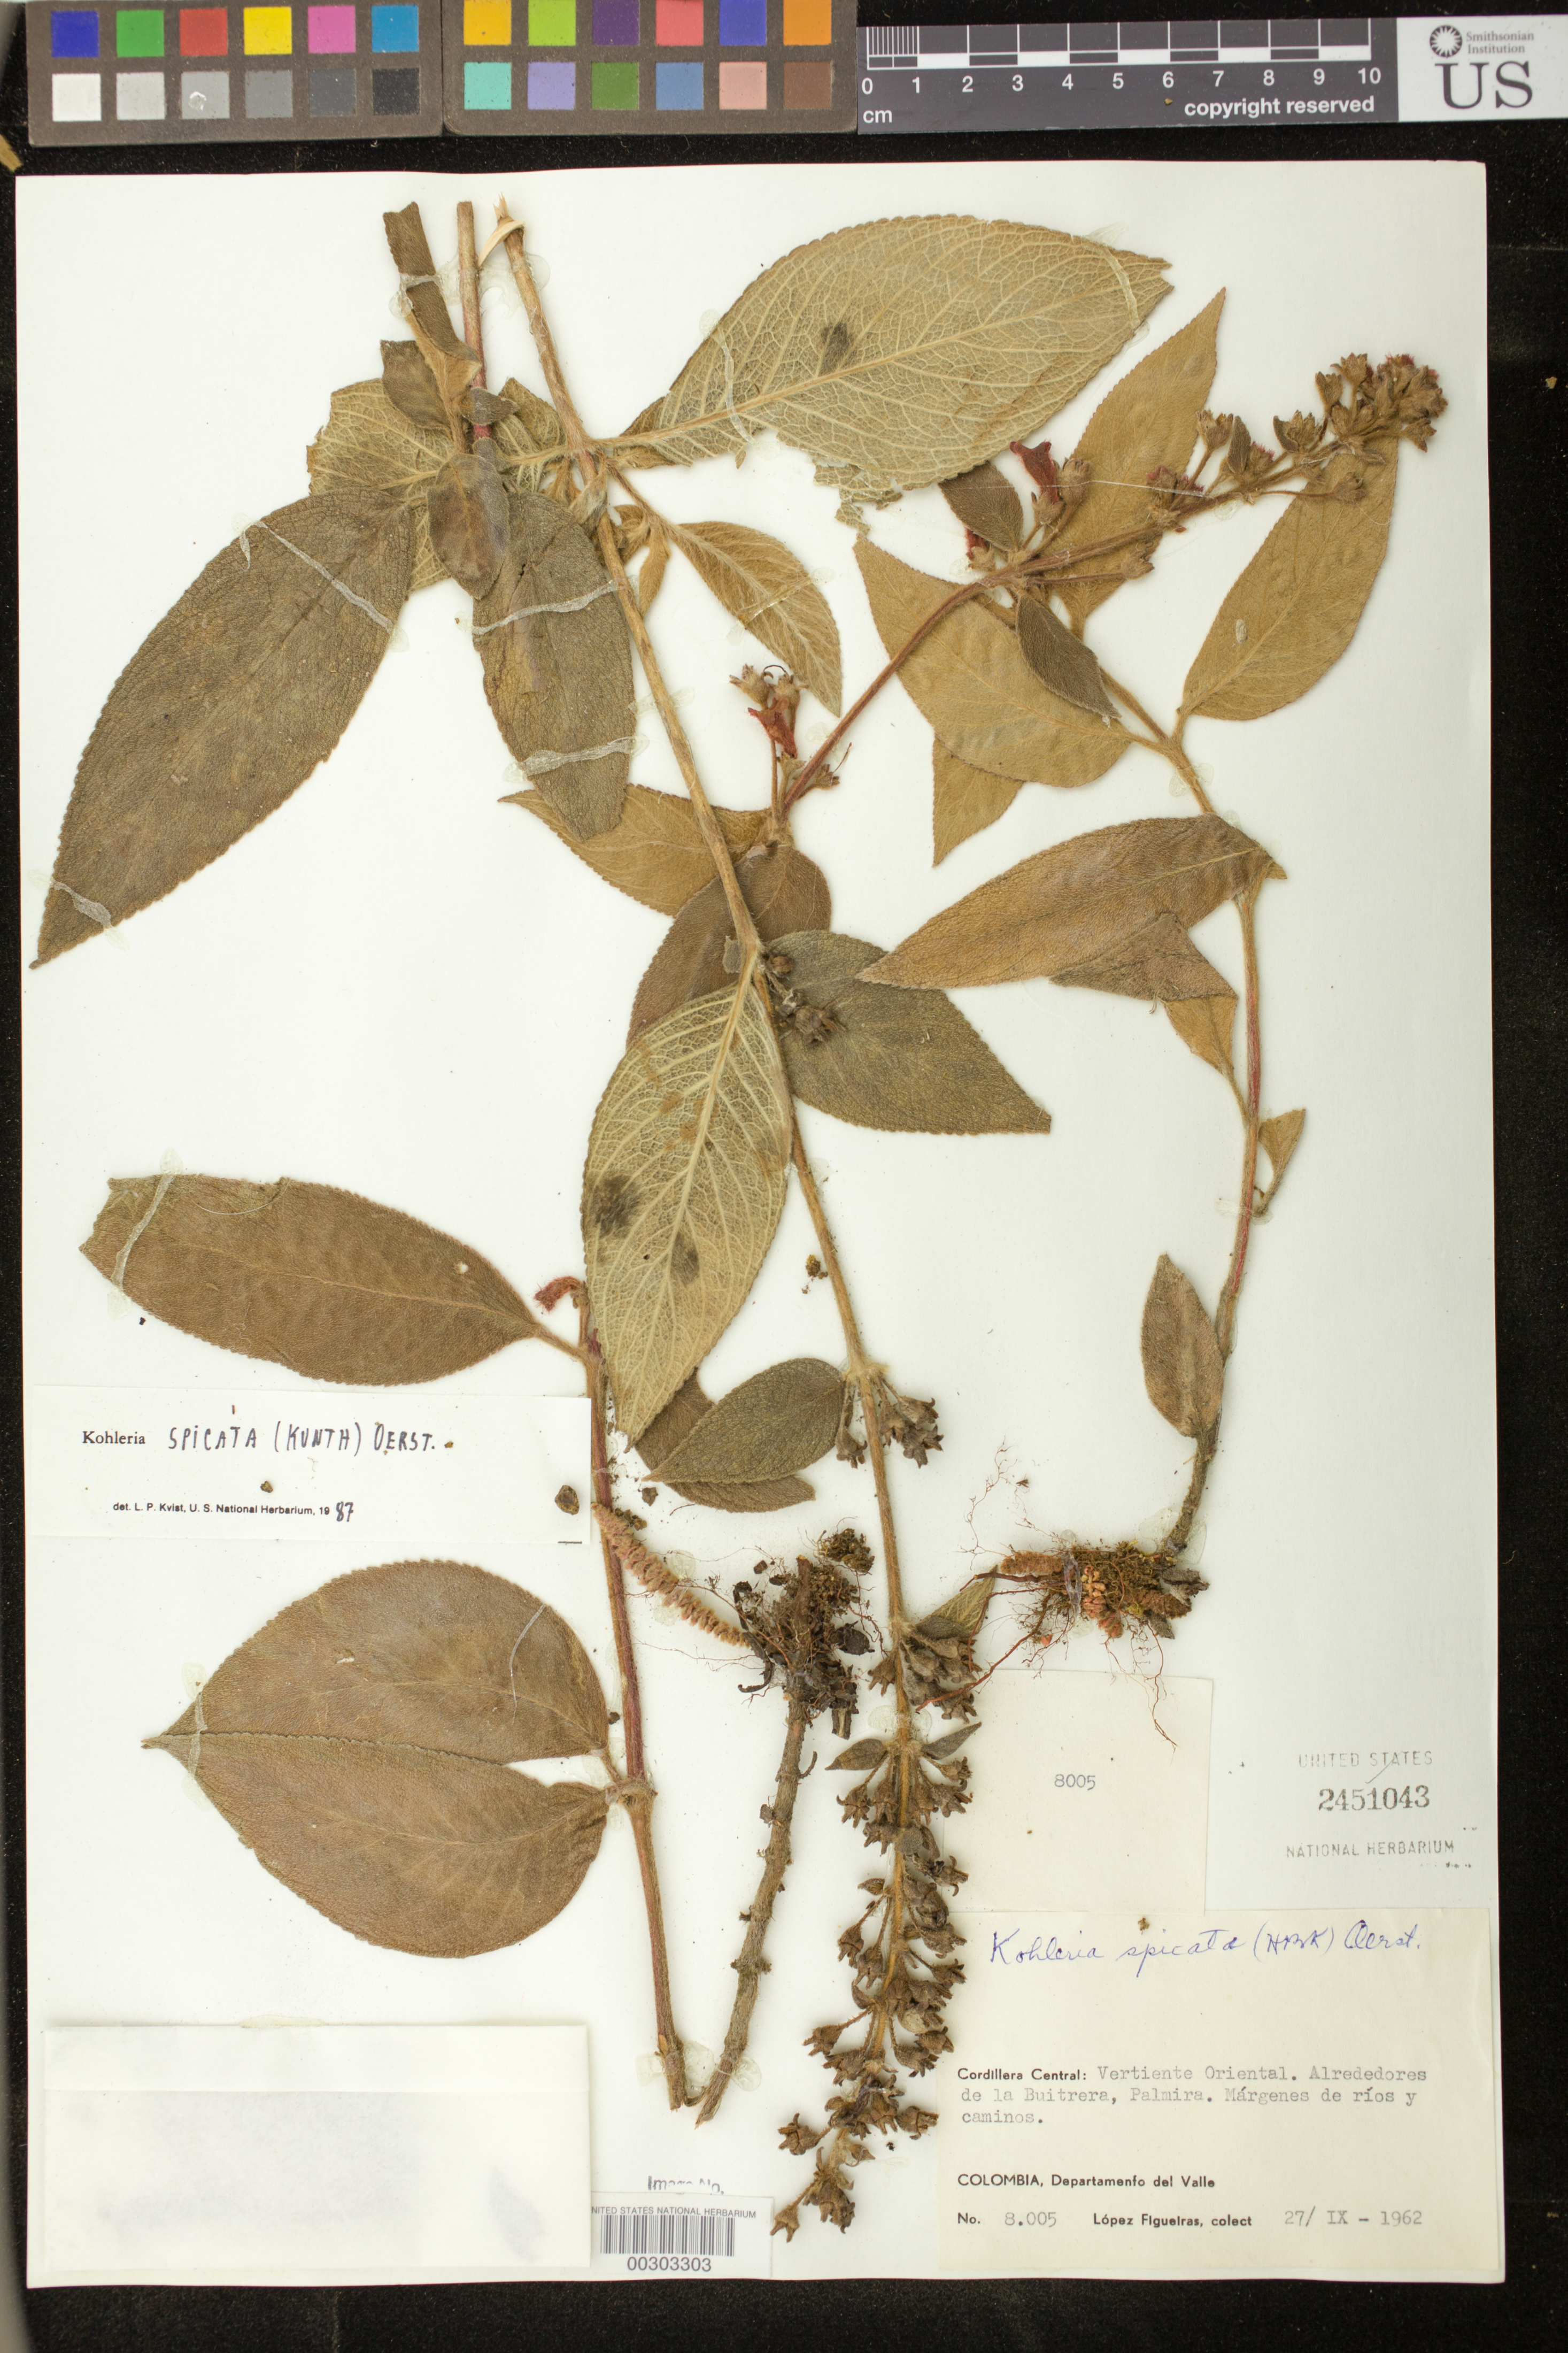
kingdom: Plantae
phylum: Tracheophyta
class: Magnoliopsida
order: Lamiales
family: Gesneriaceae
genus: Kohleria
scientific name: Kohleria spicata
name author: (Kunth) Oerst.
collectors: M. López Figueiras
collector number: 8005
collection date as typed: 27 Sep 1962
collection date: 1962-09-27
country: Colombia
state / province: Valle del Cauca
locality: Cordillera Central, eastern slope, environs of Buitrera, Palmira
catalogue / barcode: US 2451043